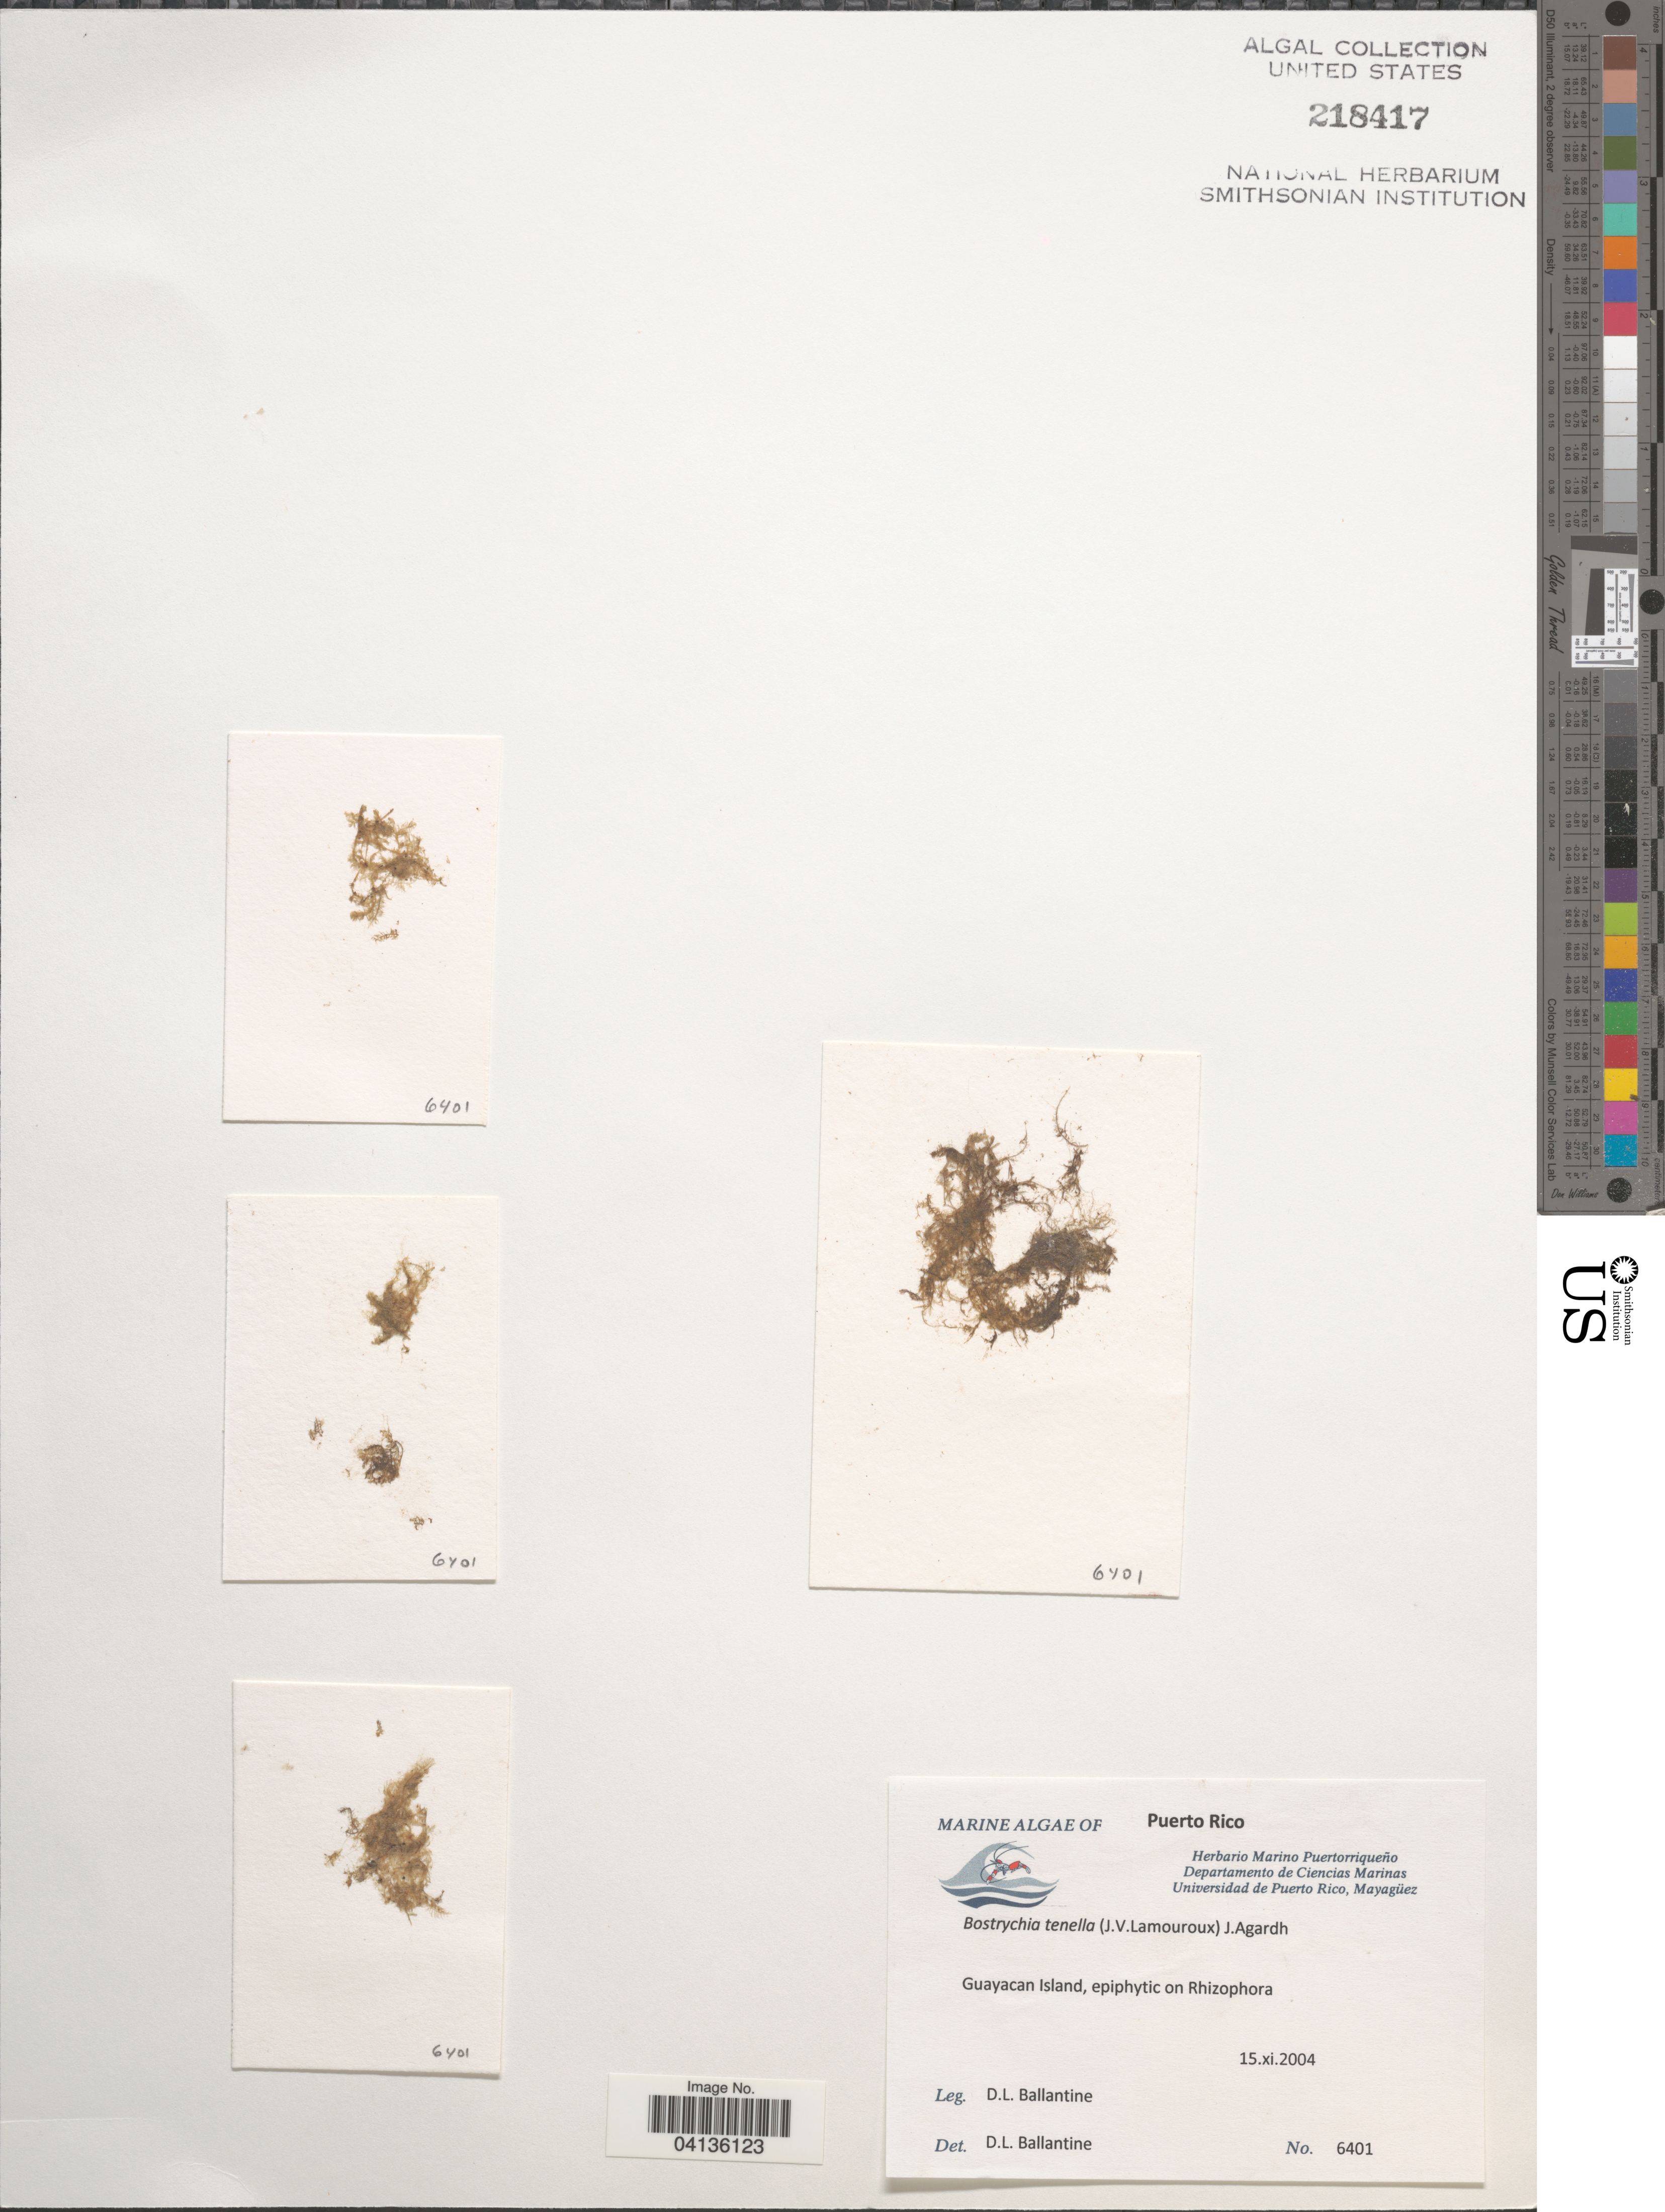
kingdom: Plantae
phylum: Rhodophyta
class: Florideophyceae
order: Ceramiales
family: Rhodomelaceae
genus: Bostrychia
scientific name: Bostrychia tenella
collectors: D.L. Ballantine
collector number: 6401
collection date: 2004-11-15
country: Puerto Rico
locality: Guayacan Island.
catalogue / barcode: US 218417